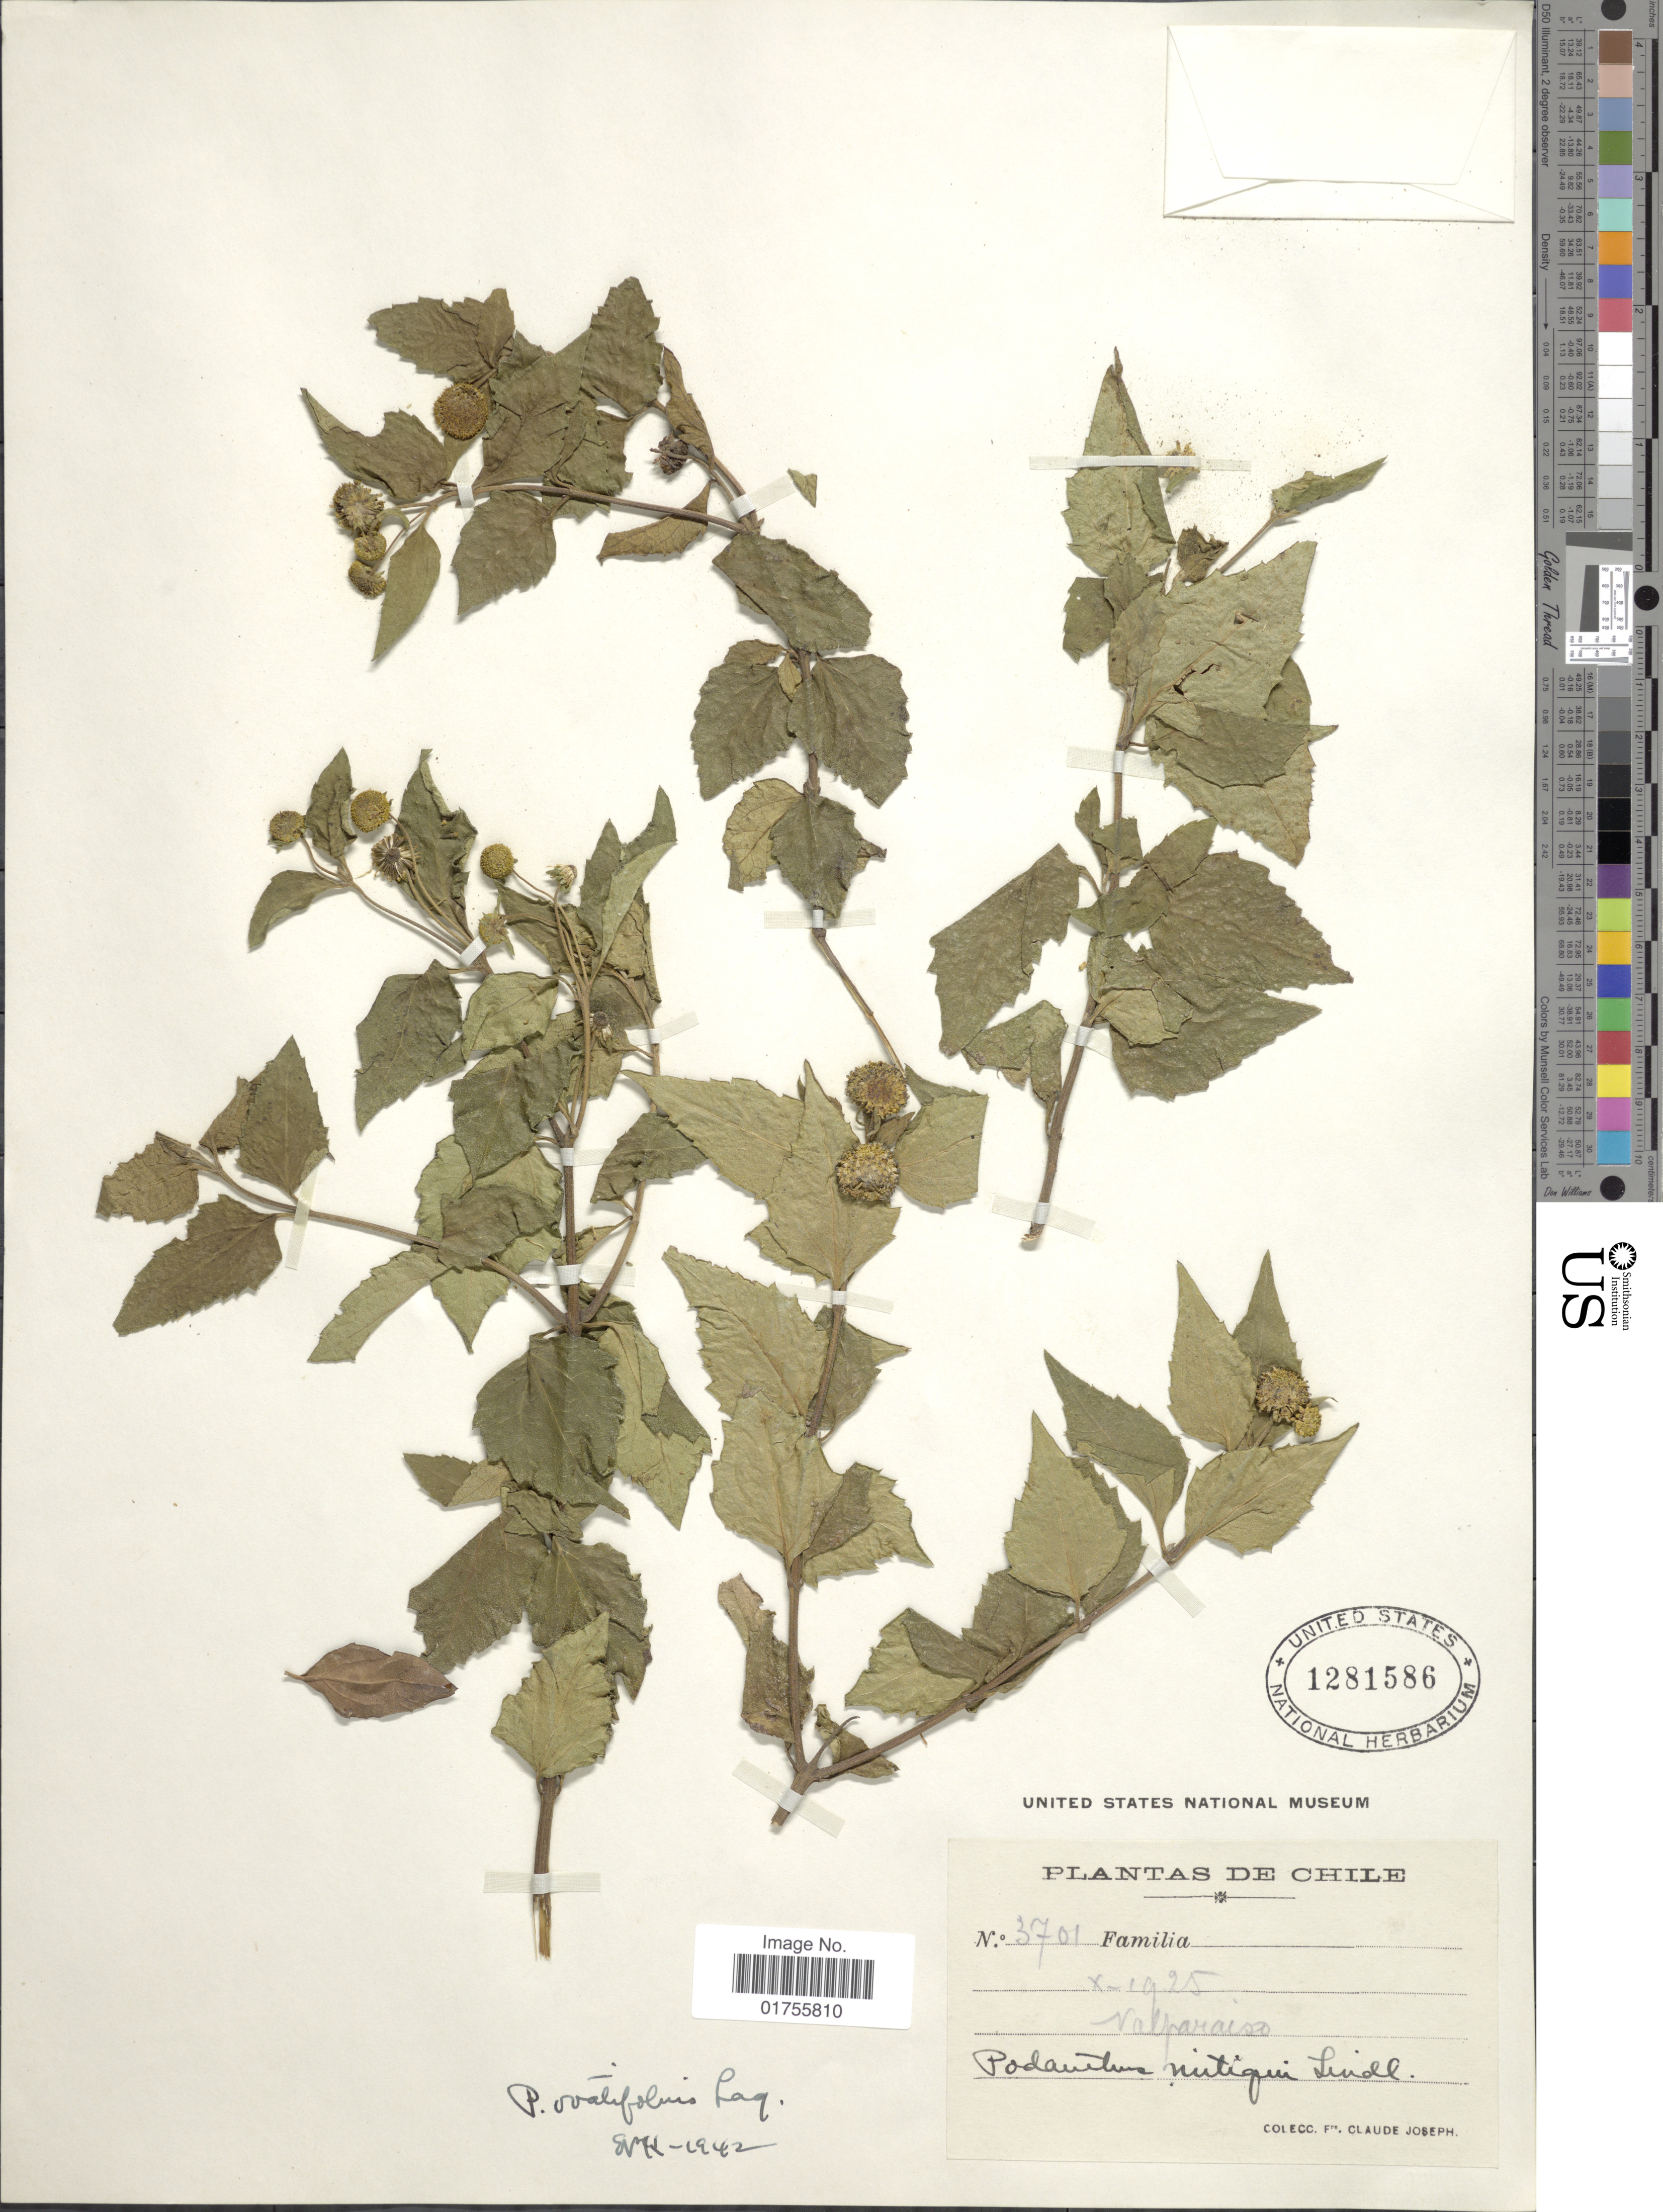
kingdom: Plantae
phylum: Tracheophyta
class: Magnoliopsida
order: Asterales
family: Asteraceae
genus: Podanthus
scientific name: Podanthus ovalifolius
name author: Lag.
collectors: Bro. Claude-Joseph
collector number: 3701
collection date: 1925-10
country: Chile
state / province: Valparaíso (V)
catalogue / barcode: US 1281586